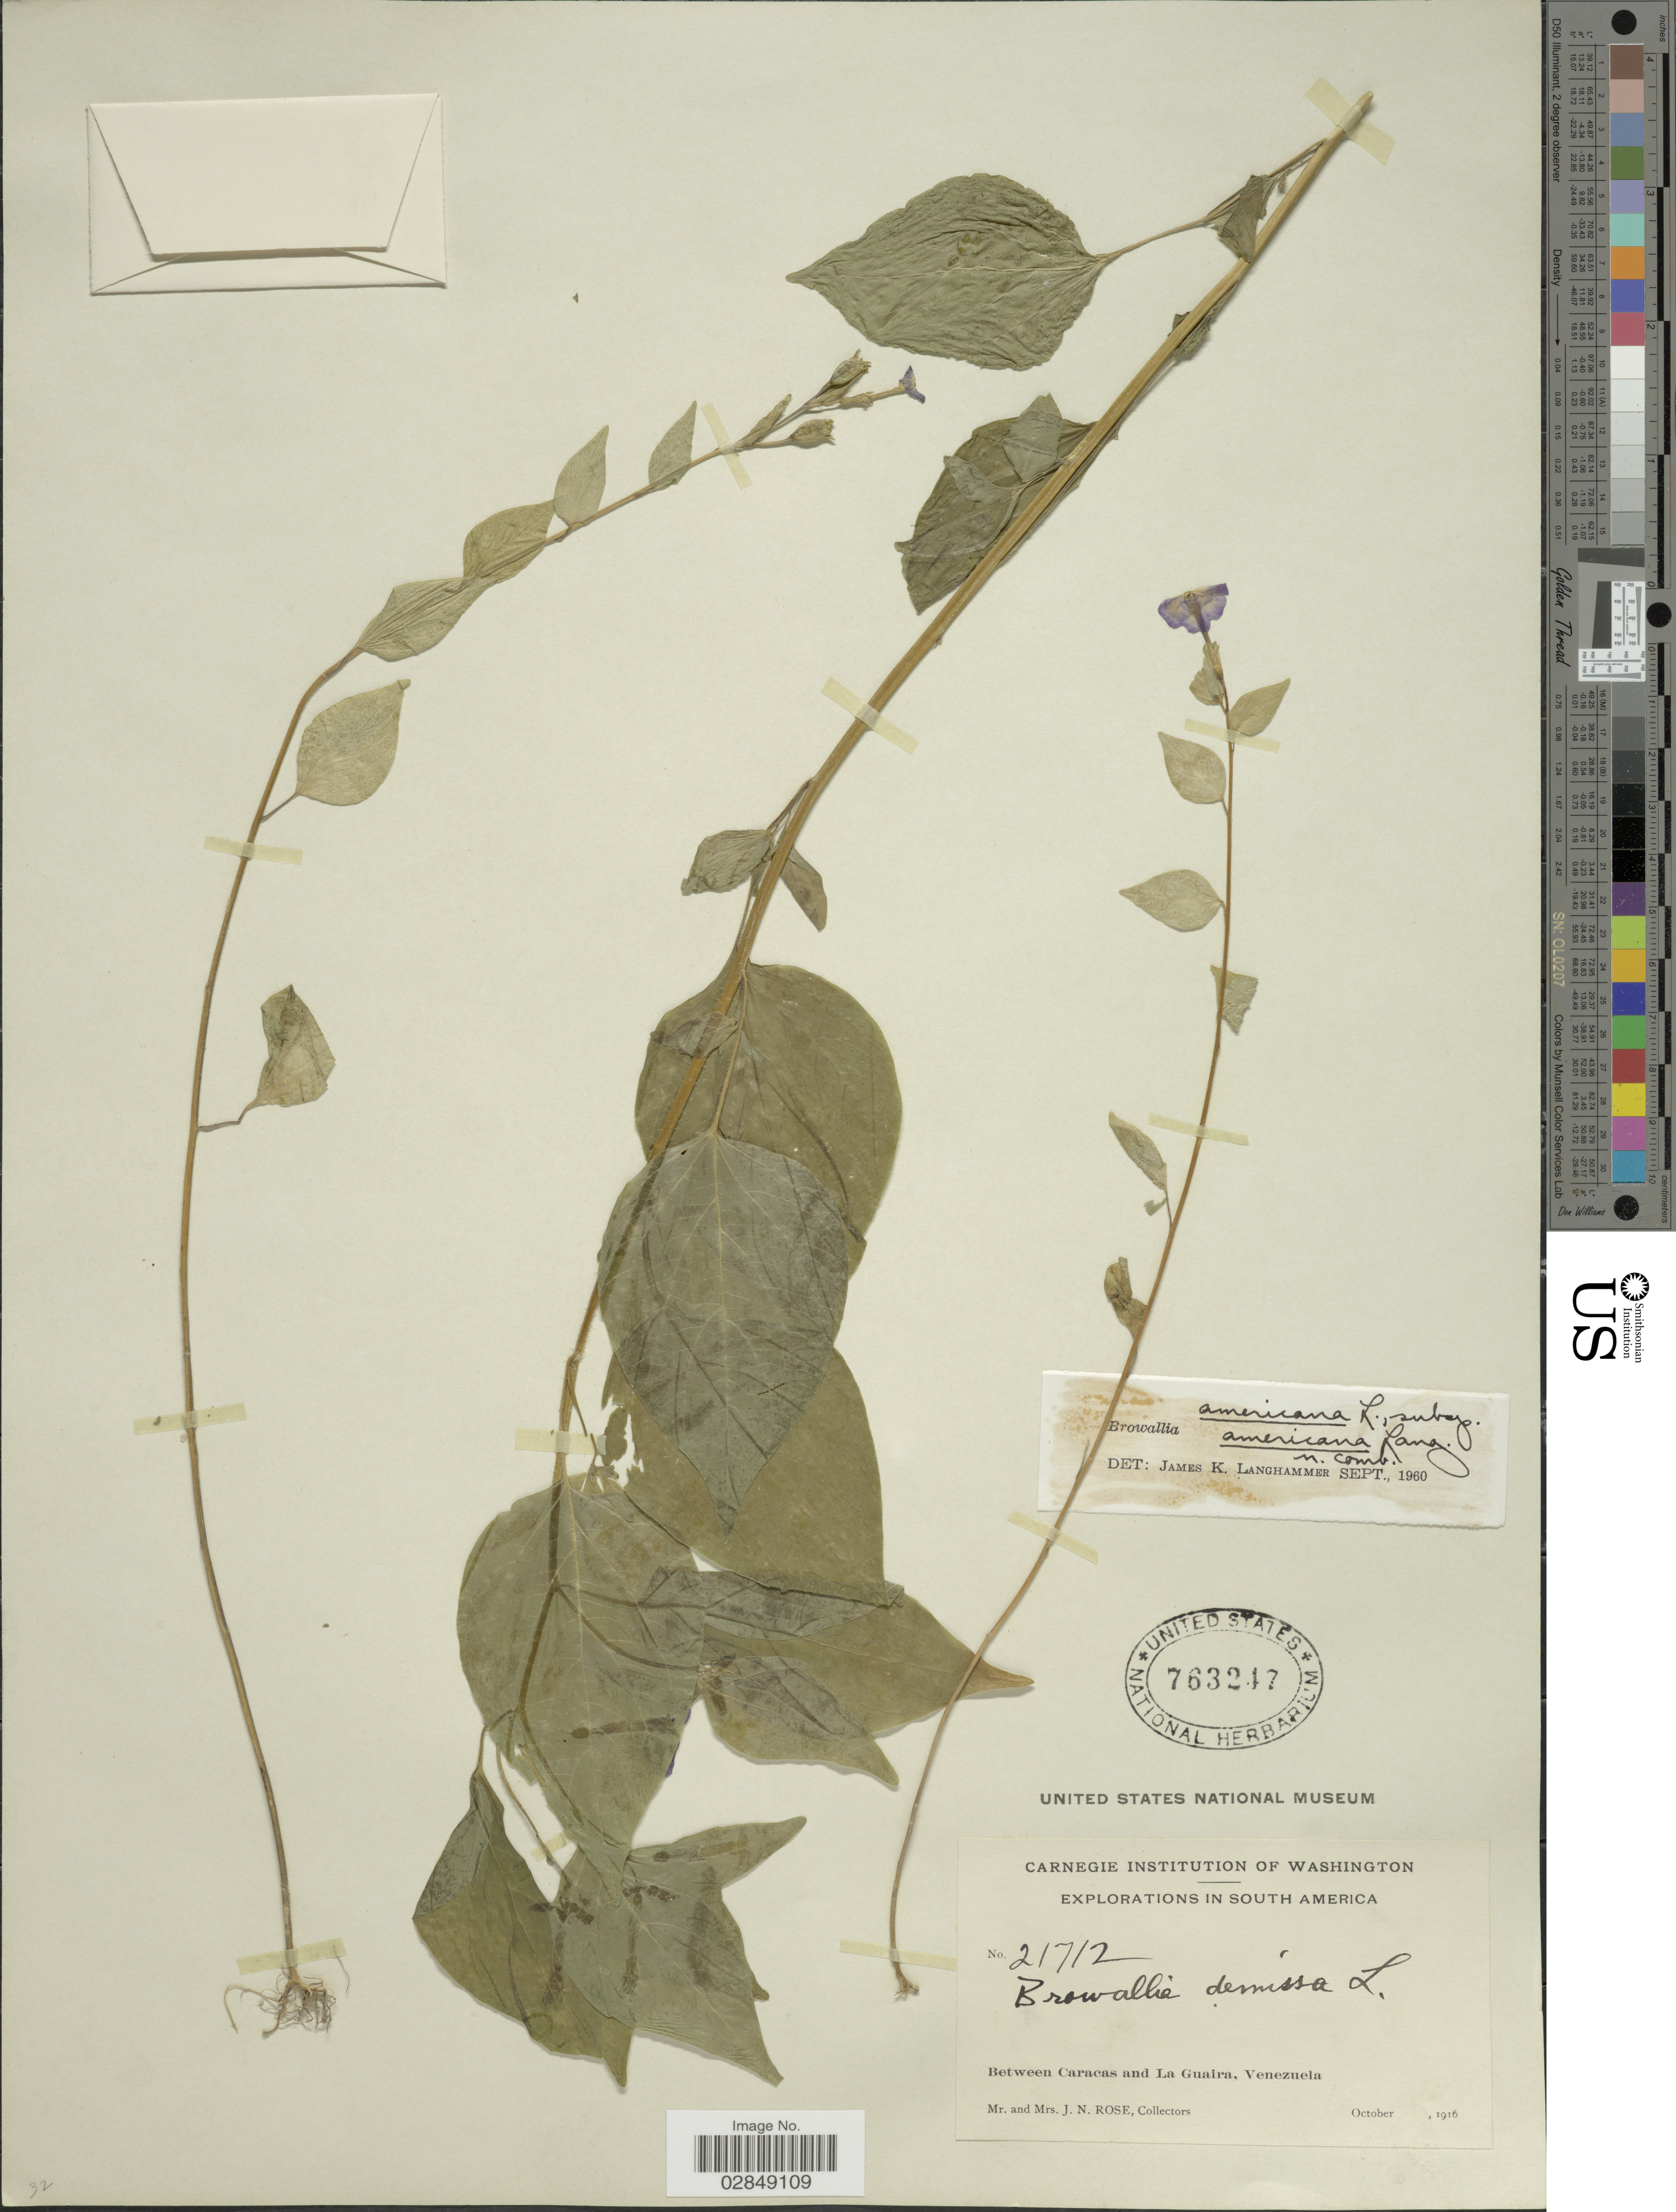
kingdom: Plantae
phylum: Tracheophyta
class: Magnoliopsida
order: Solanales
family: Solanaceae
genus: Browallia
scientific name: Browallia americana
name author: L.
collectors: J. N. Rose & L. B. Rose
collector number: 21712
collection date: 1916-10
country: Venezuela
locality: Between Caracas and La Guaira.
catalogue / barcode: US 763247